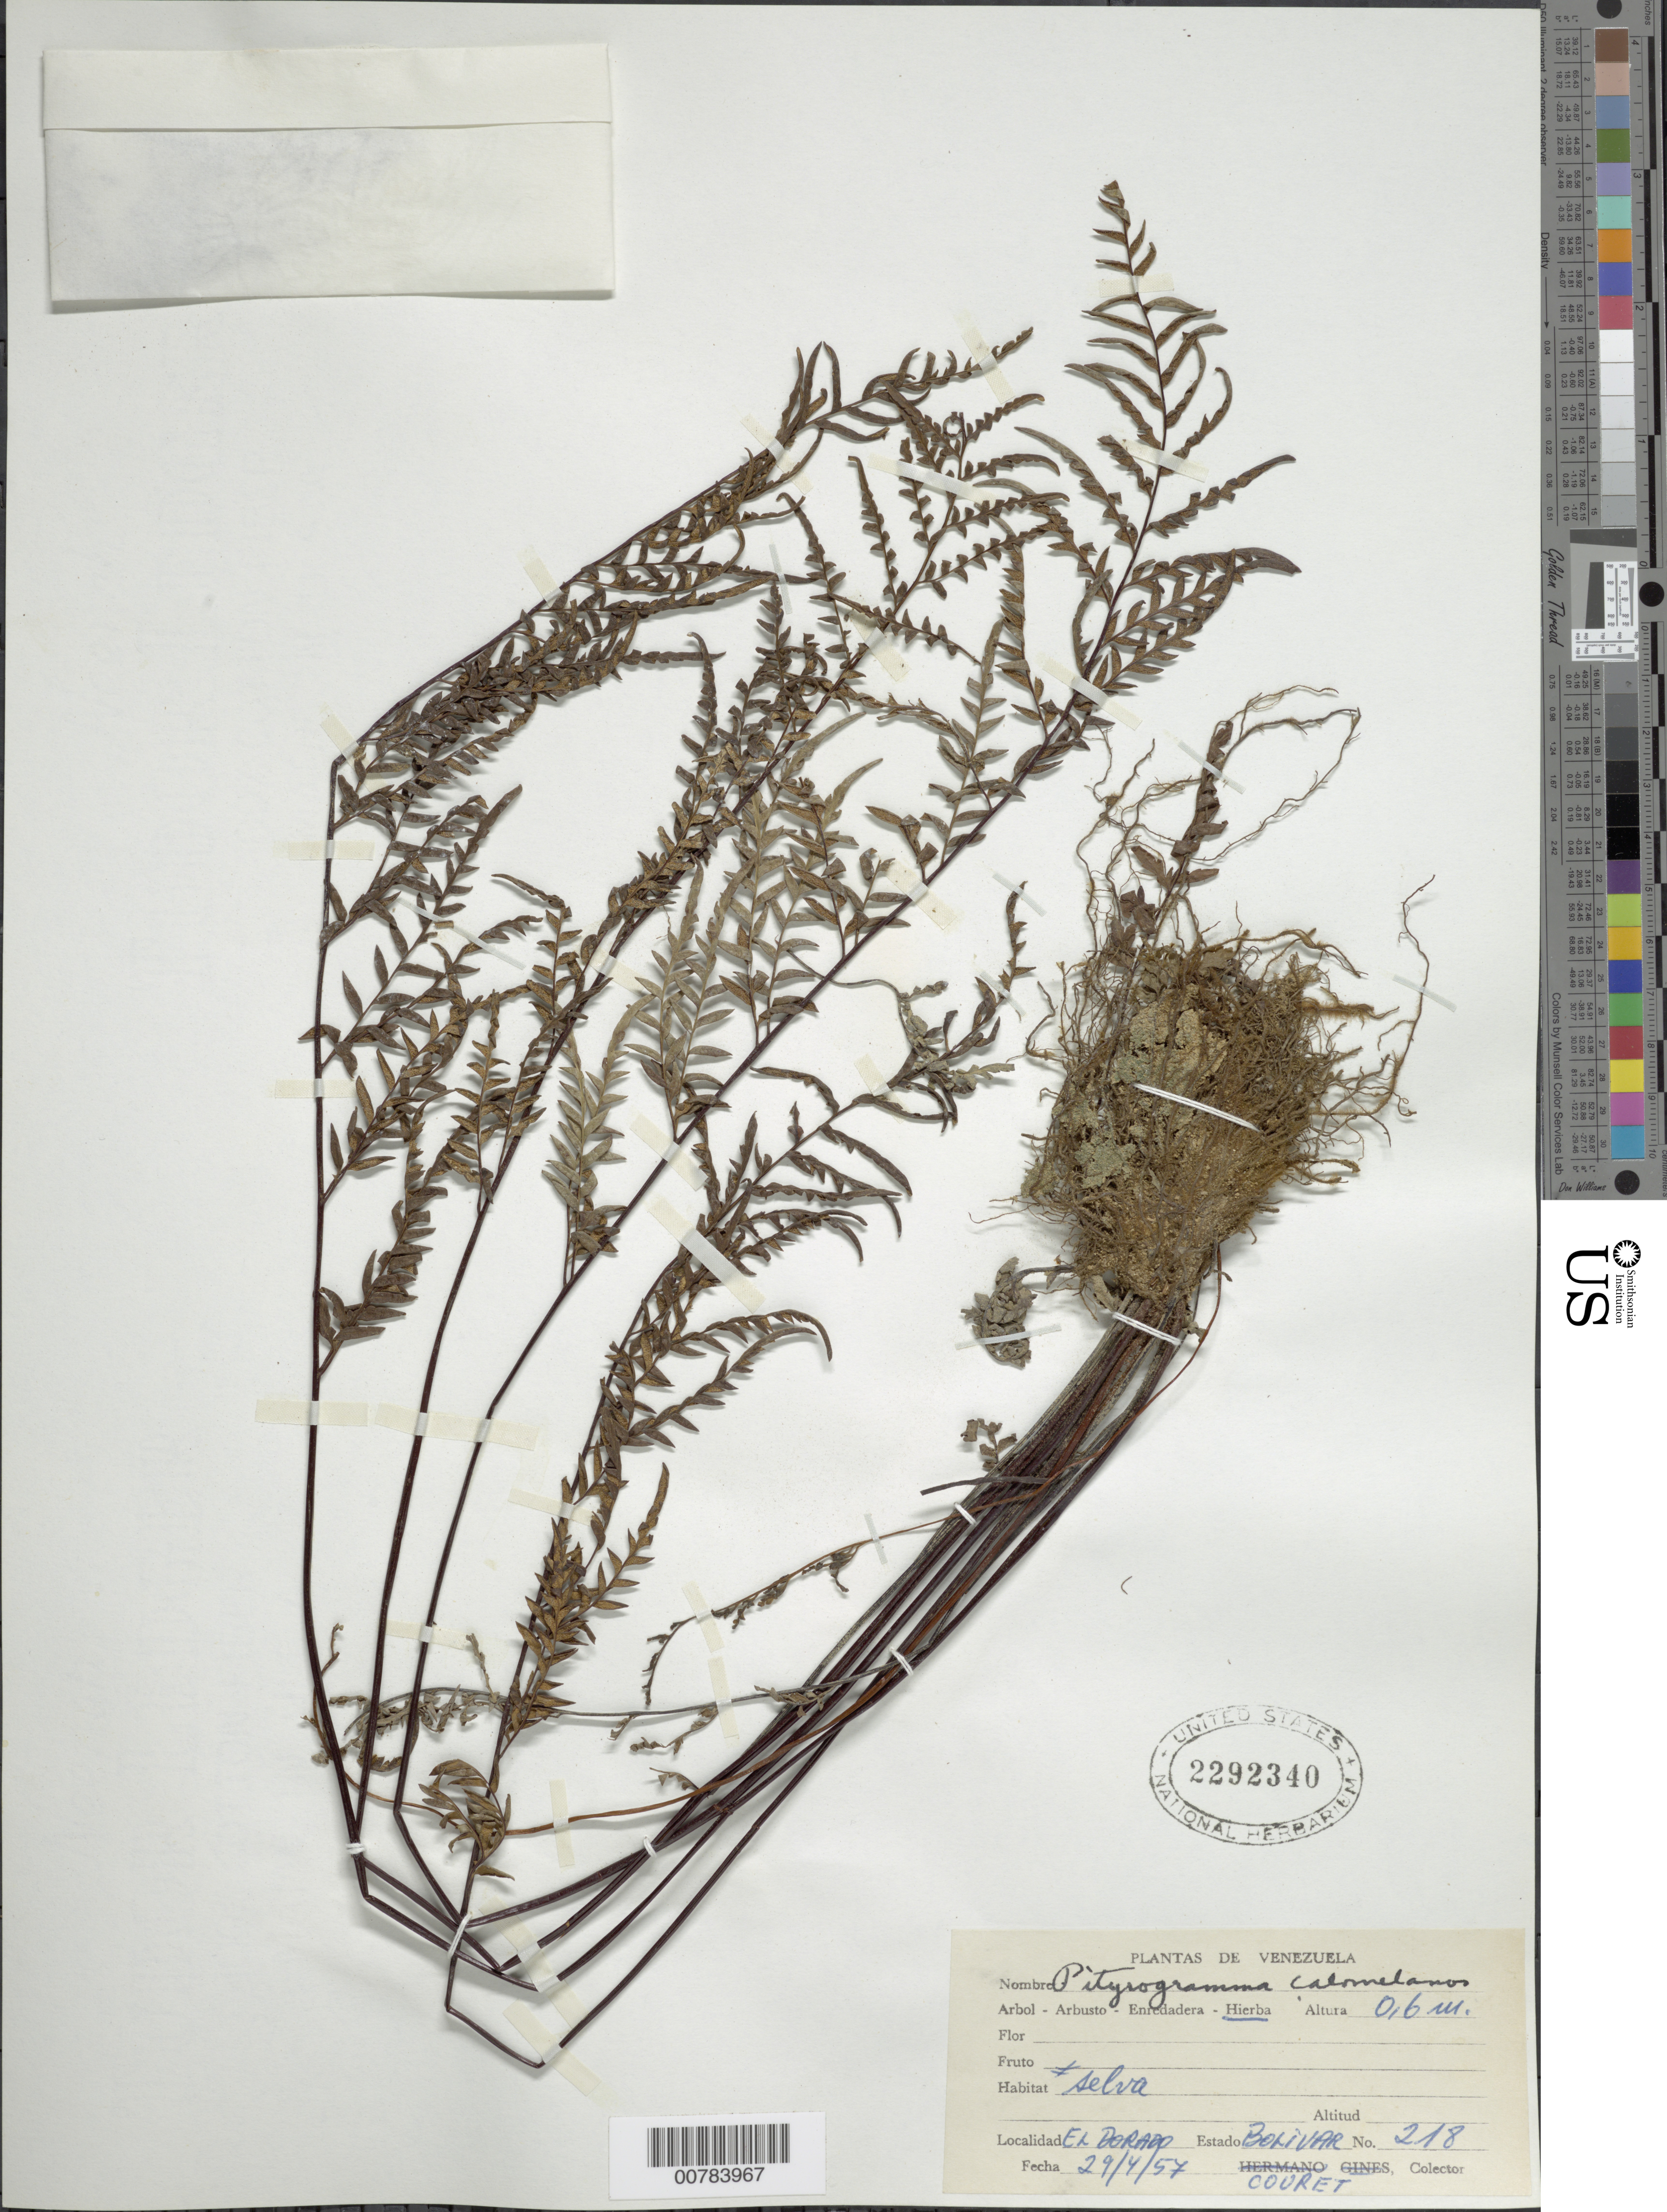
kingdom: Plantae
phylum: Tracheophyta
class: Polypodiopsida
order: Polypodiales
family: Pteridaceae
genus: Pityrogramma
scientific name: Pityrogramma calomelanos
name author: (L.) Link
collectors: -. Couret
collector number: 218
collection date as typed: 29-Apr-57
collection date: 1957-04-29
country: Venezuela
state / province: Bolívar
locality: El Dorado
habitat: Selva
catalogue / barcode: US 2292340